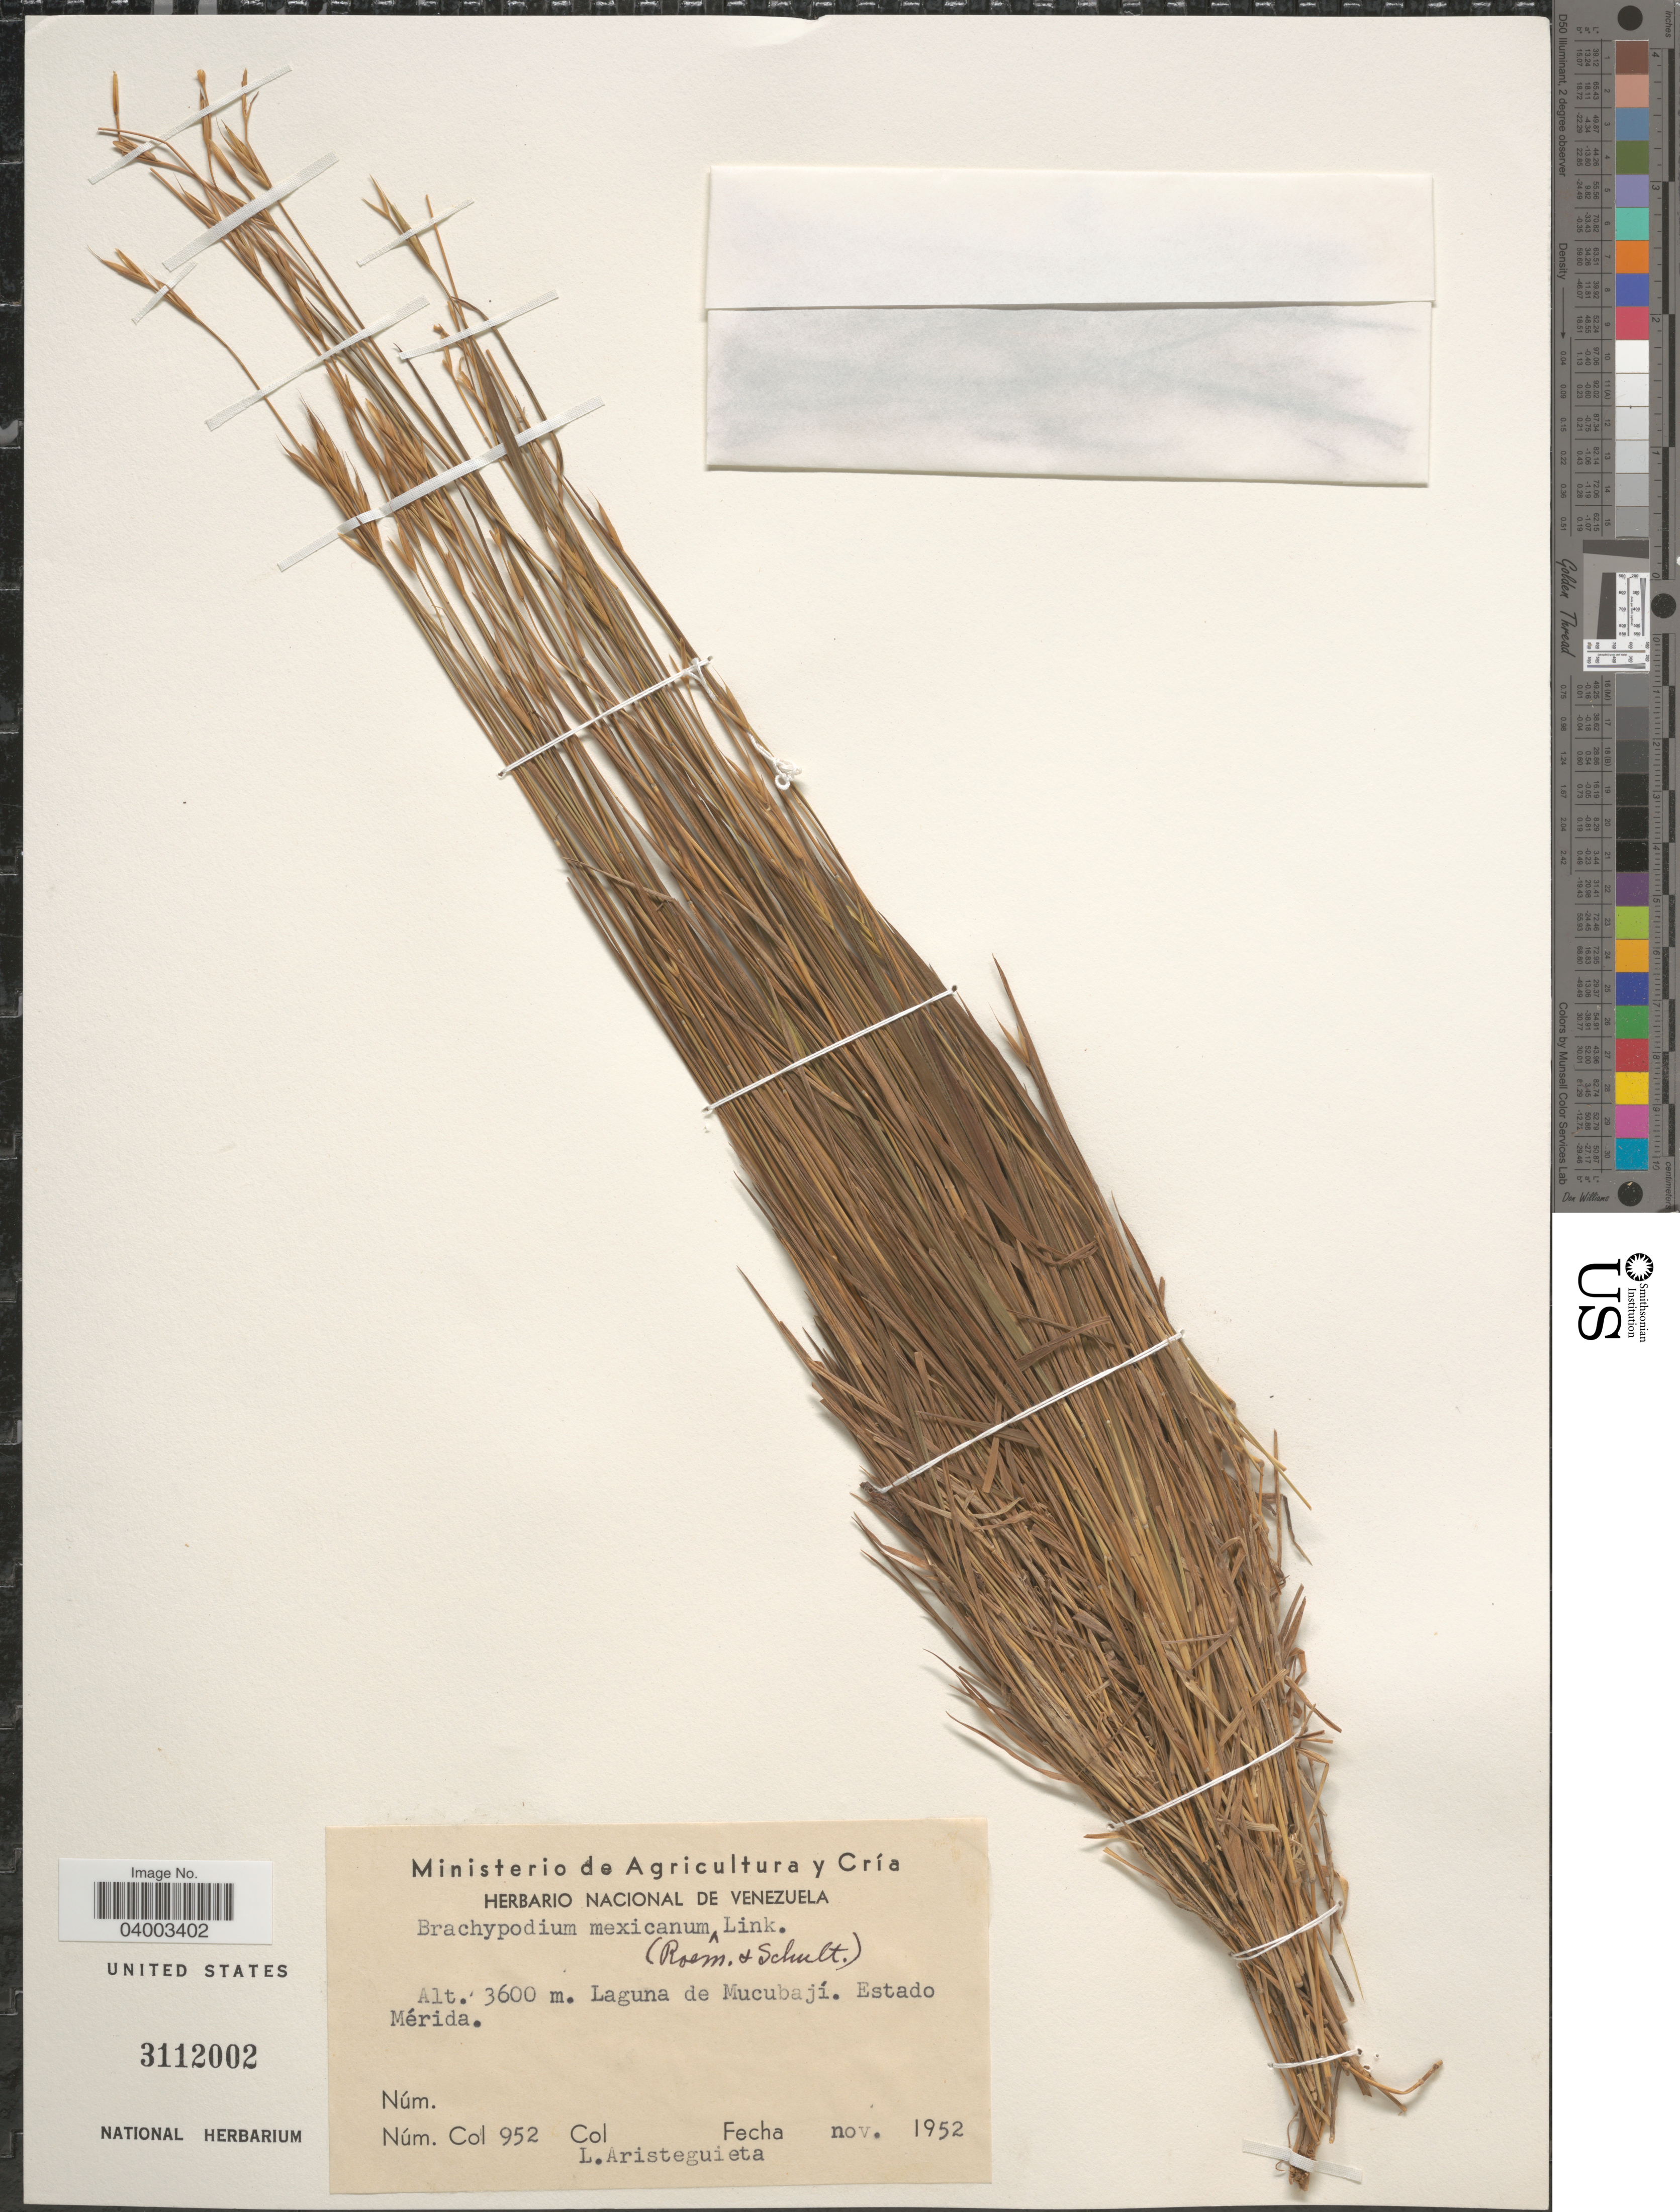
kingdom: Plantae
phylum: Tracheophyta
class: Liliopsida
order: Poales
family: Poaceae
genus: Brachypodium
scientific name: Brachypodium mexicanum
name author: (Roem. & Schult.) Link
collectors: L. Aristeguieta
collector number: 952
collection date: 1952-11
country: Venezuela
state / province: Merida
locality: Laguna de Mucubají.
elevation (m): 3600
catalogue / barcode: US 3112002